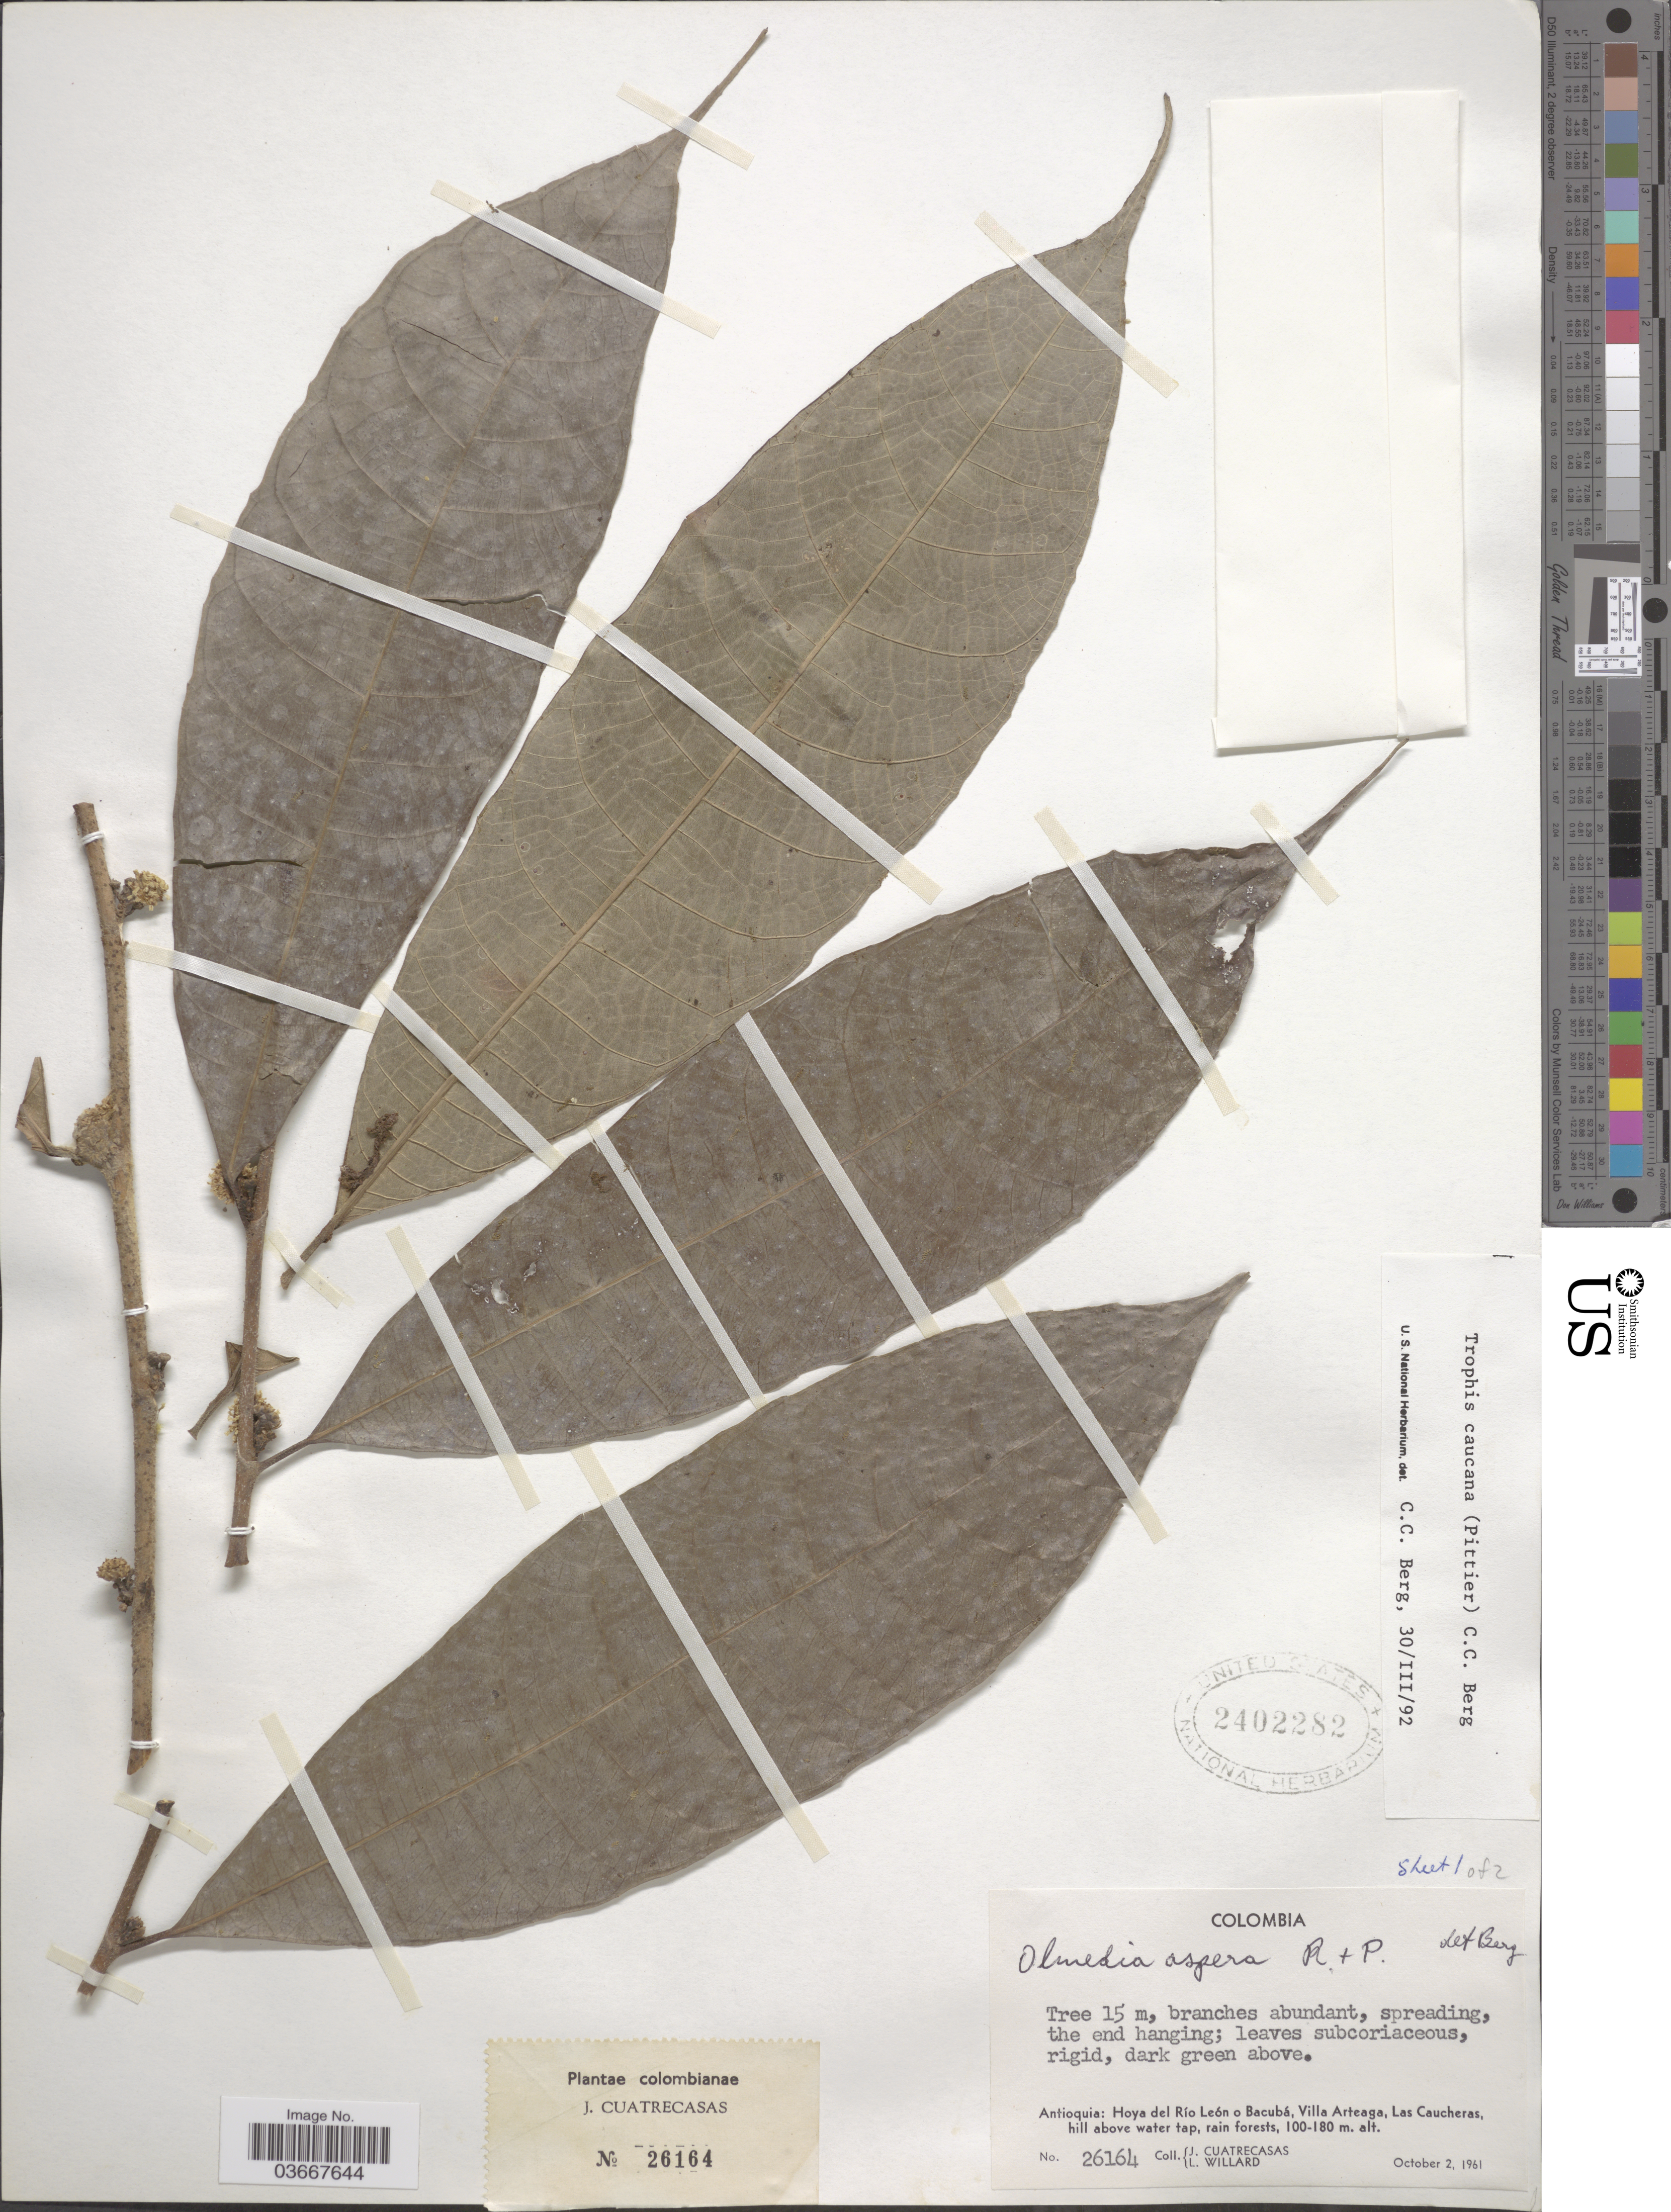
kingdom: Plantae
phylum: Tracheophyta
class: Magnoliopsida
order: Rosales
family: Moraceae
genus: Olmedia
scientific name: Olmedia aspera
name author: Ruiz & Pav.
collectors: J. Cuatrecasas & L. Willard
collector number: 26164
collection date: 1961-10-02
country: Colombia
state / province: Antioquia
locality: Hoya del Río León o Bacubá, Villa Arteaga, Las Caucheras.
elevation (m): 100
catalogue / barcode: US 2402282